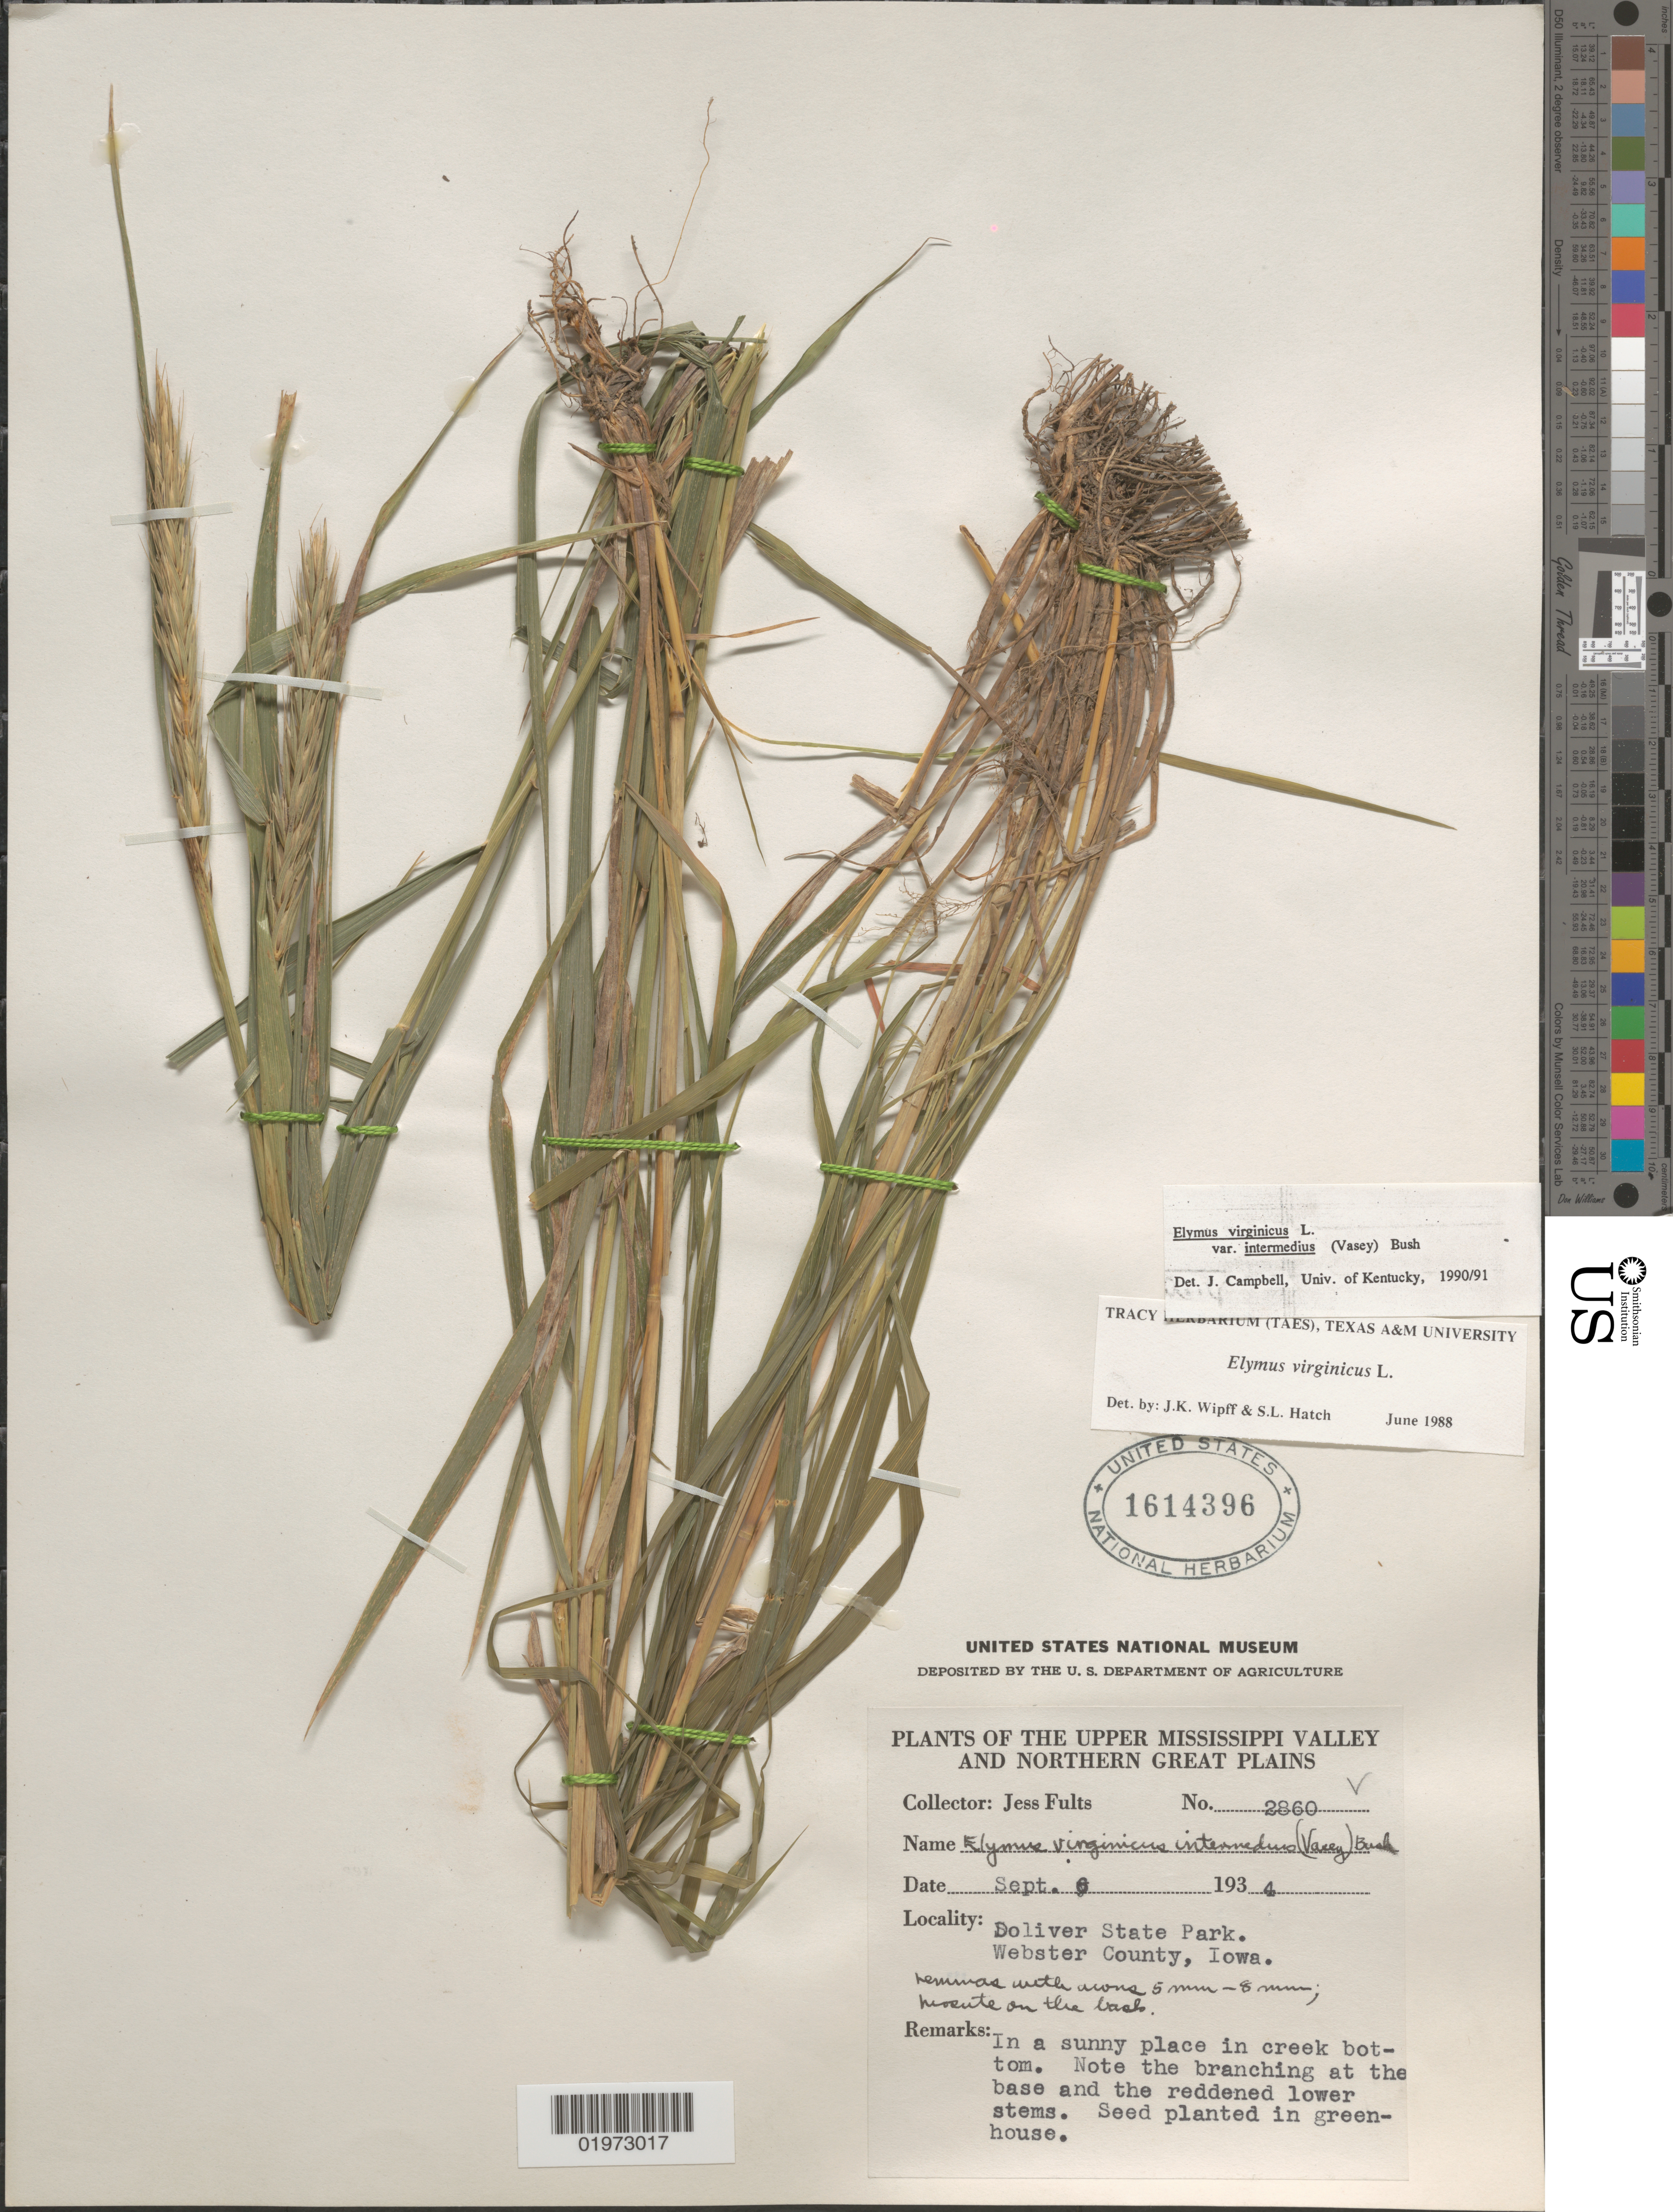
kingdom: Plantae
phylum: Tracheophyta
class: Liliopsida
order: Poales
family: Poaceae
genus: Elymus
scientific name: Elymus virginicus var. intermedius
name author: L.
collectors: J. Fults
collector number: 2860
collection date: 1934-09-06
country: United States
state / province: Iowa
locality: The Upper Mississippi Valley and Northern Great Plains. Doliver State Park. Webster County.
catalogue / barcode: US 1614396